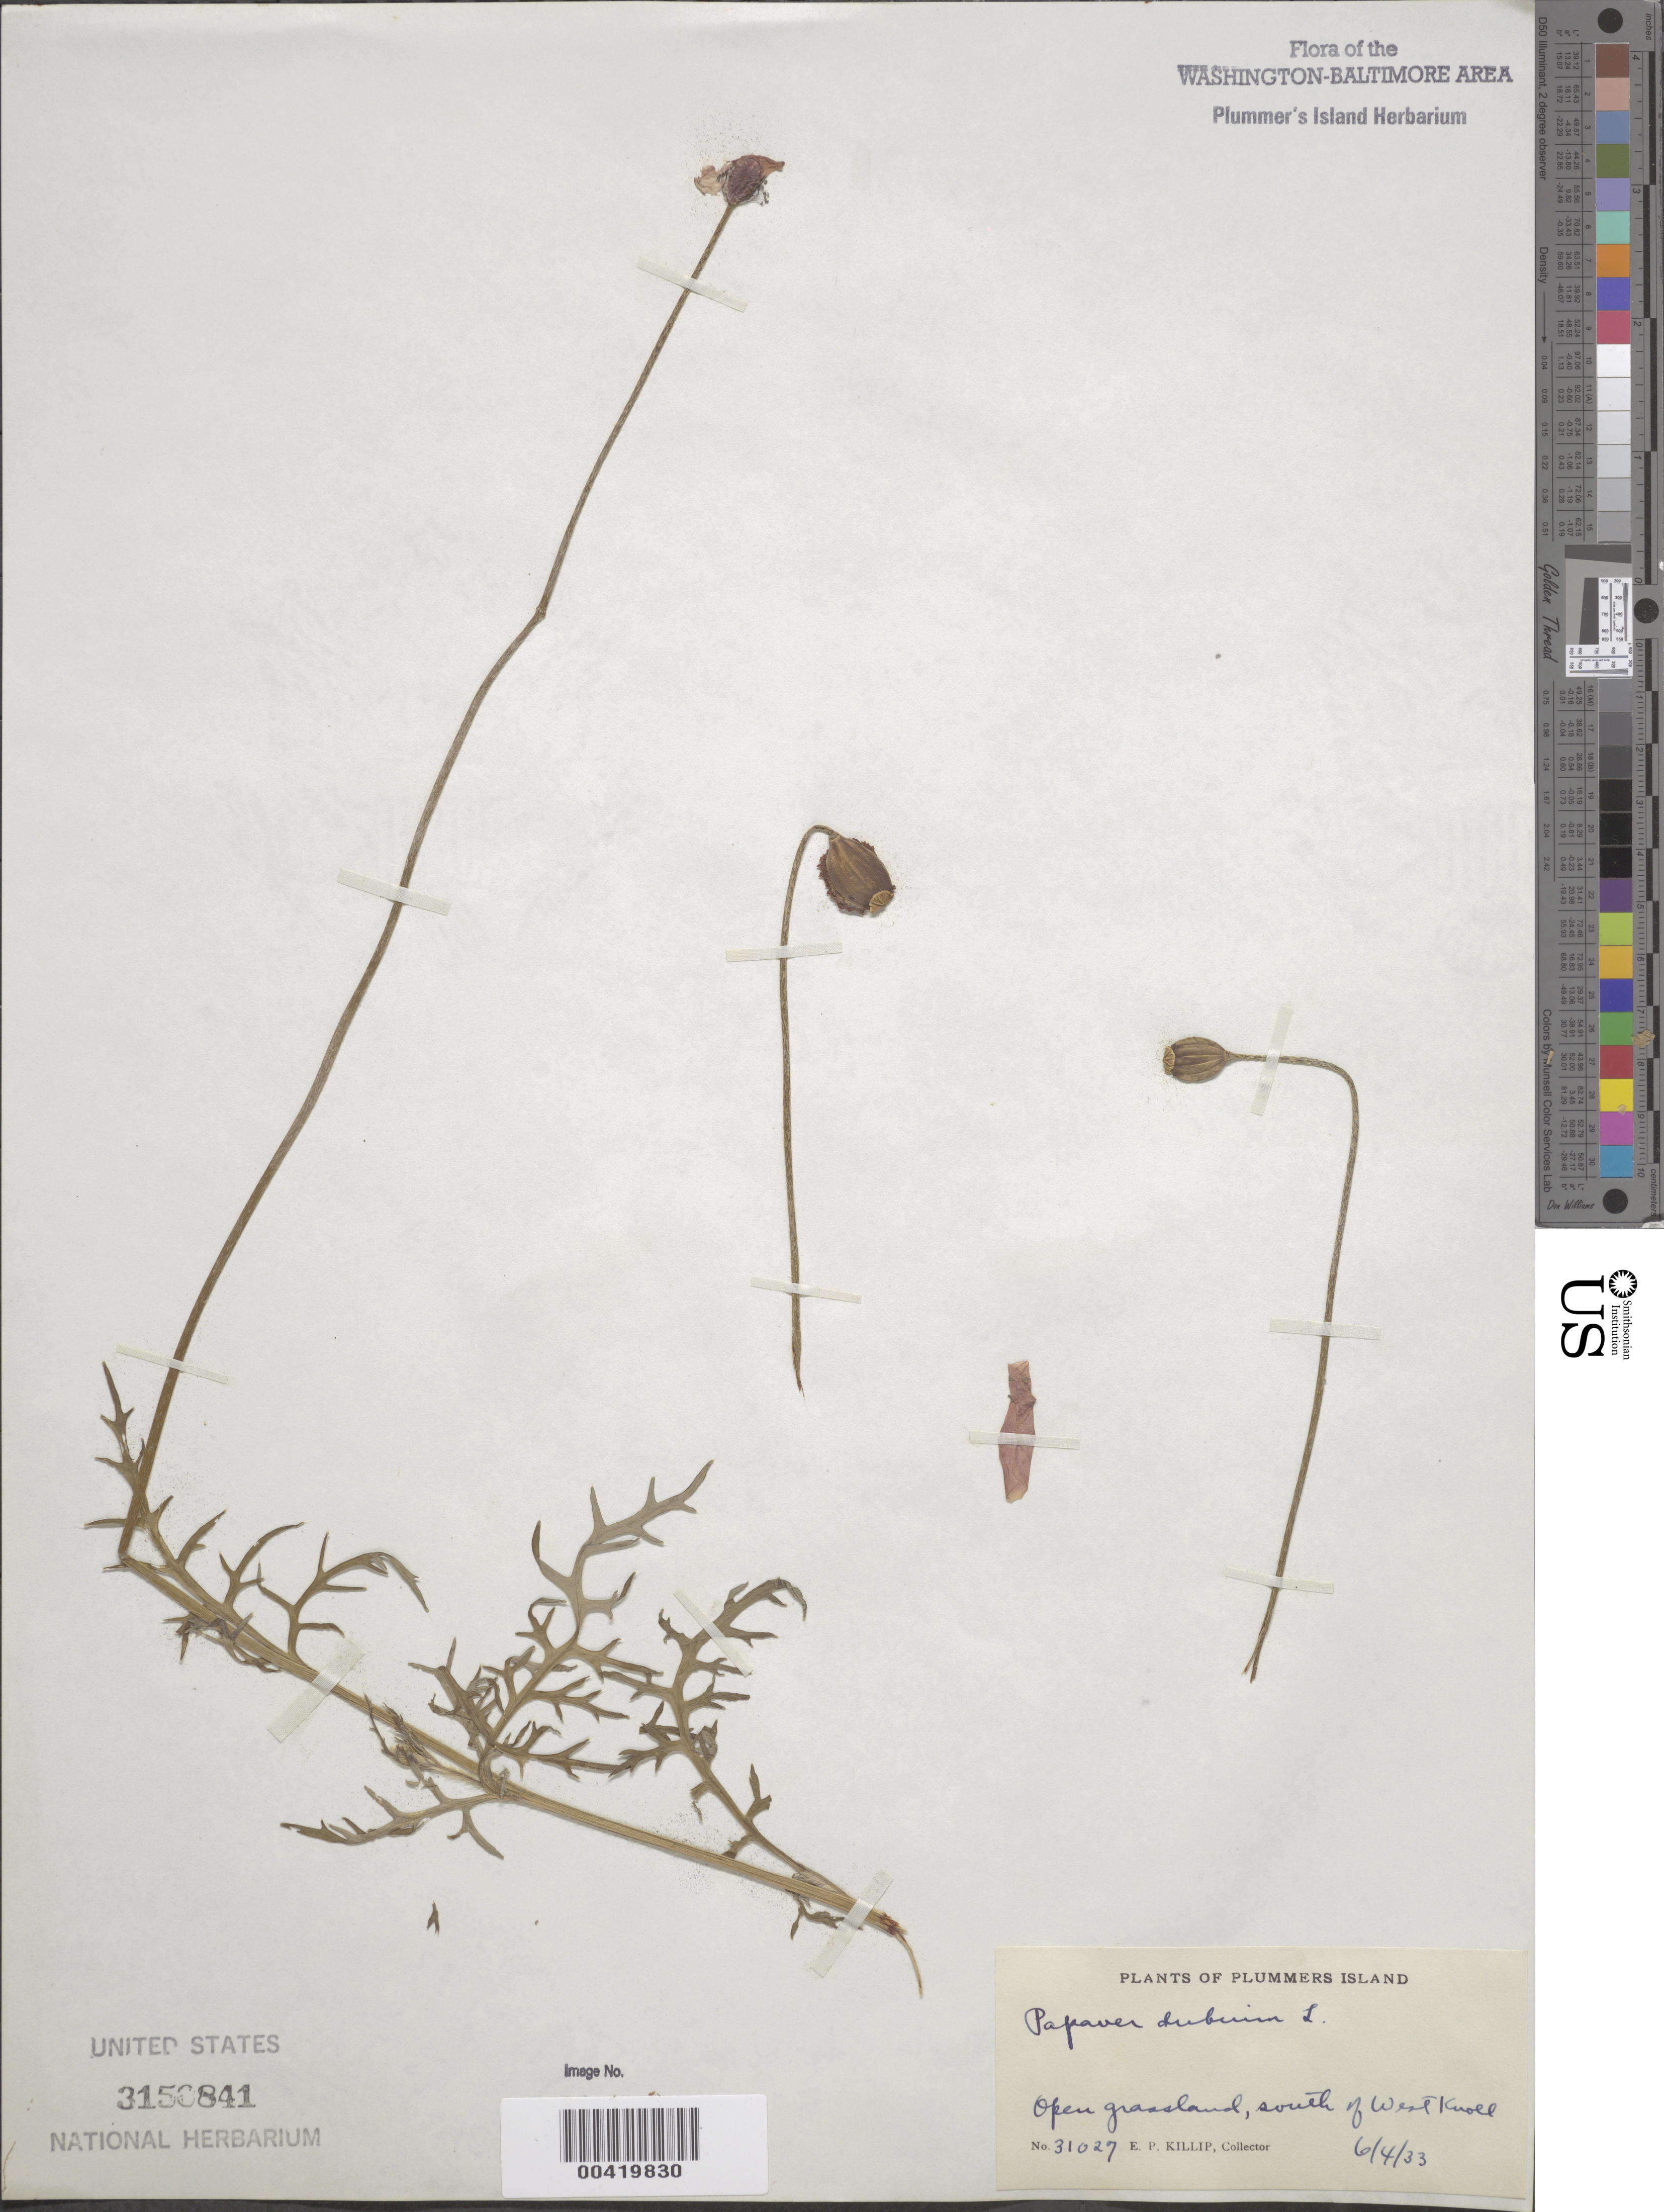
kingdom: Plantae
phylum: Tracheophyta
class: Magnoliopsida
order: Ranunculales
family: Papaveraceae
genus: Papaver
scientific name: Papaver dubium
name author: L.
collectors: E. P. Killip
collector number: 31027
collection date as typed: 04 Jun 1933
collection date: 1933-06-04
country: United States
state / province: Maryland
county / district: Montgomery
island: Plummers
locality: Plummer's Island; south of west Knoll C. & O. Canal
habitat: Open grassland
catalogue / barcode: US 3150841